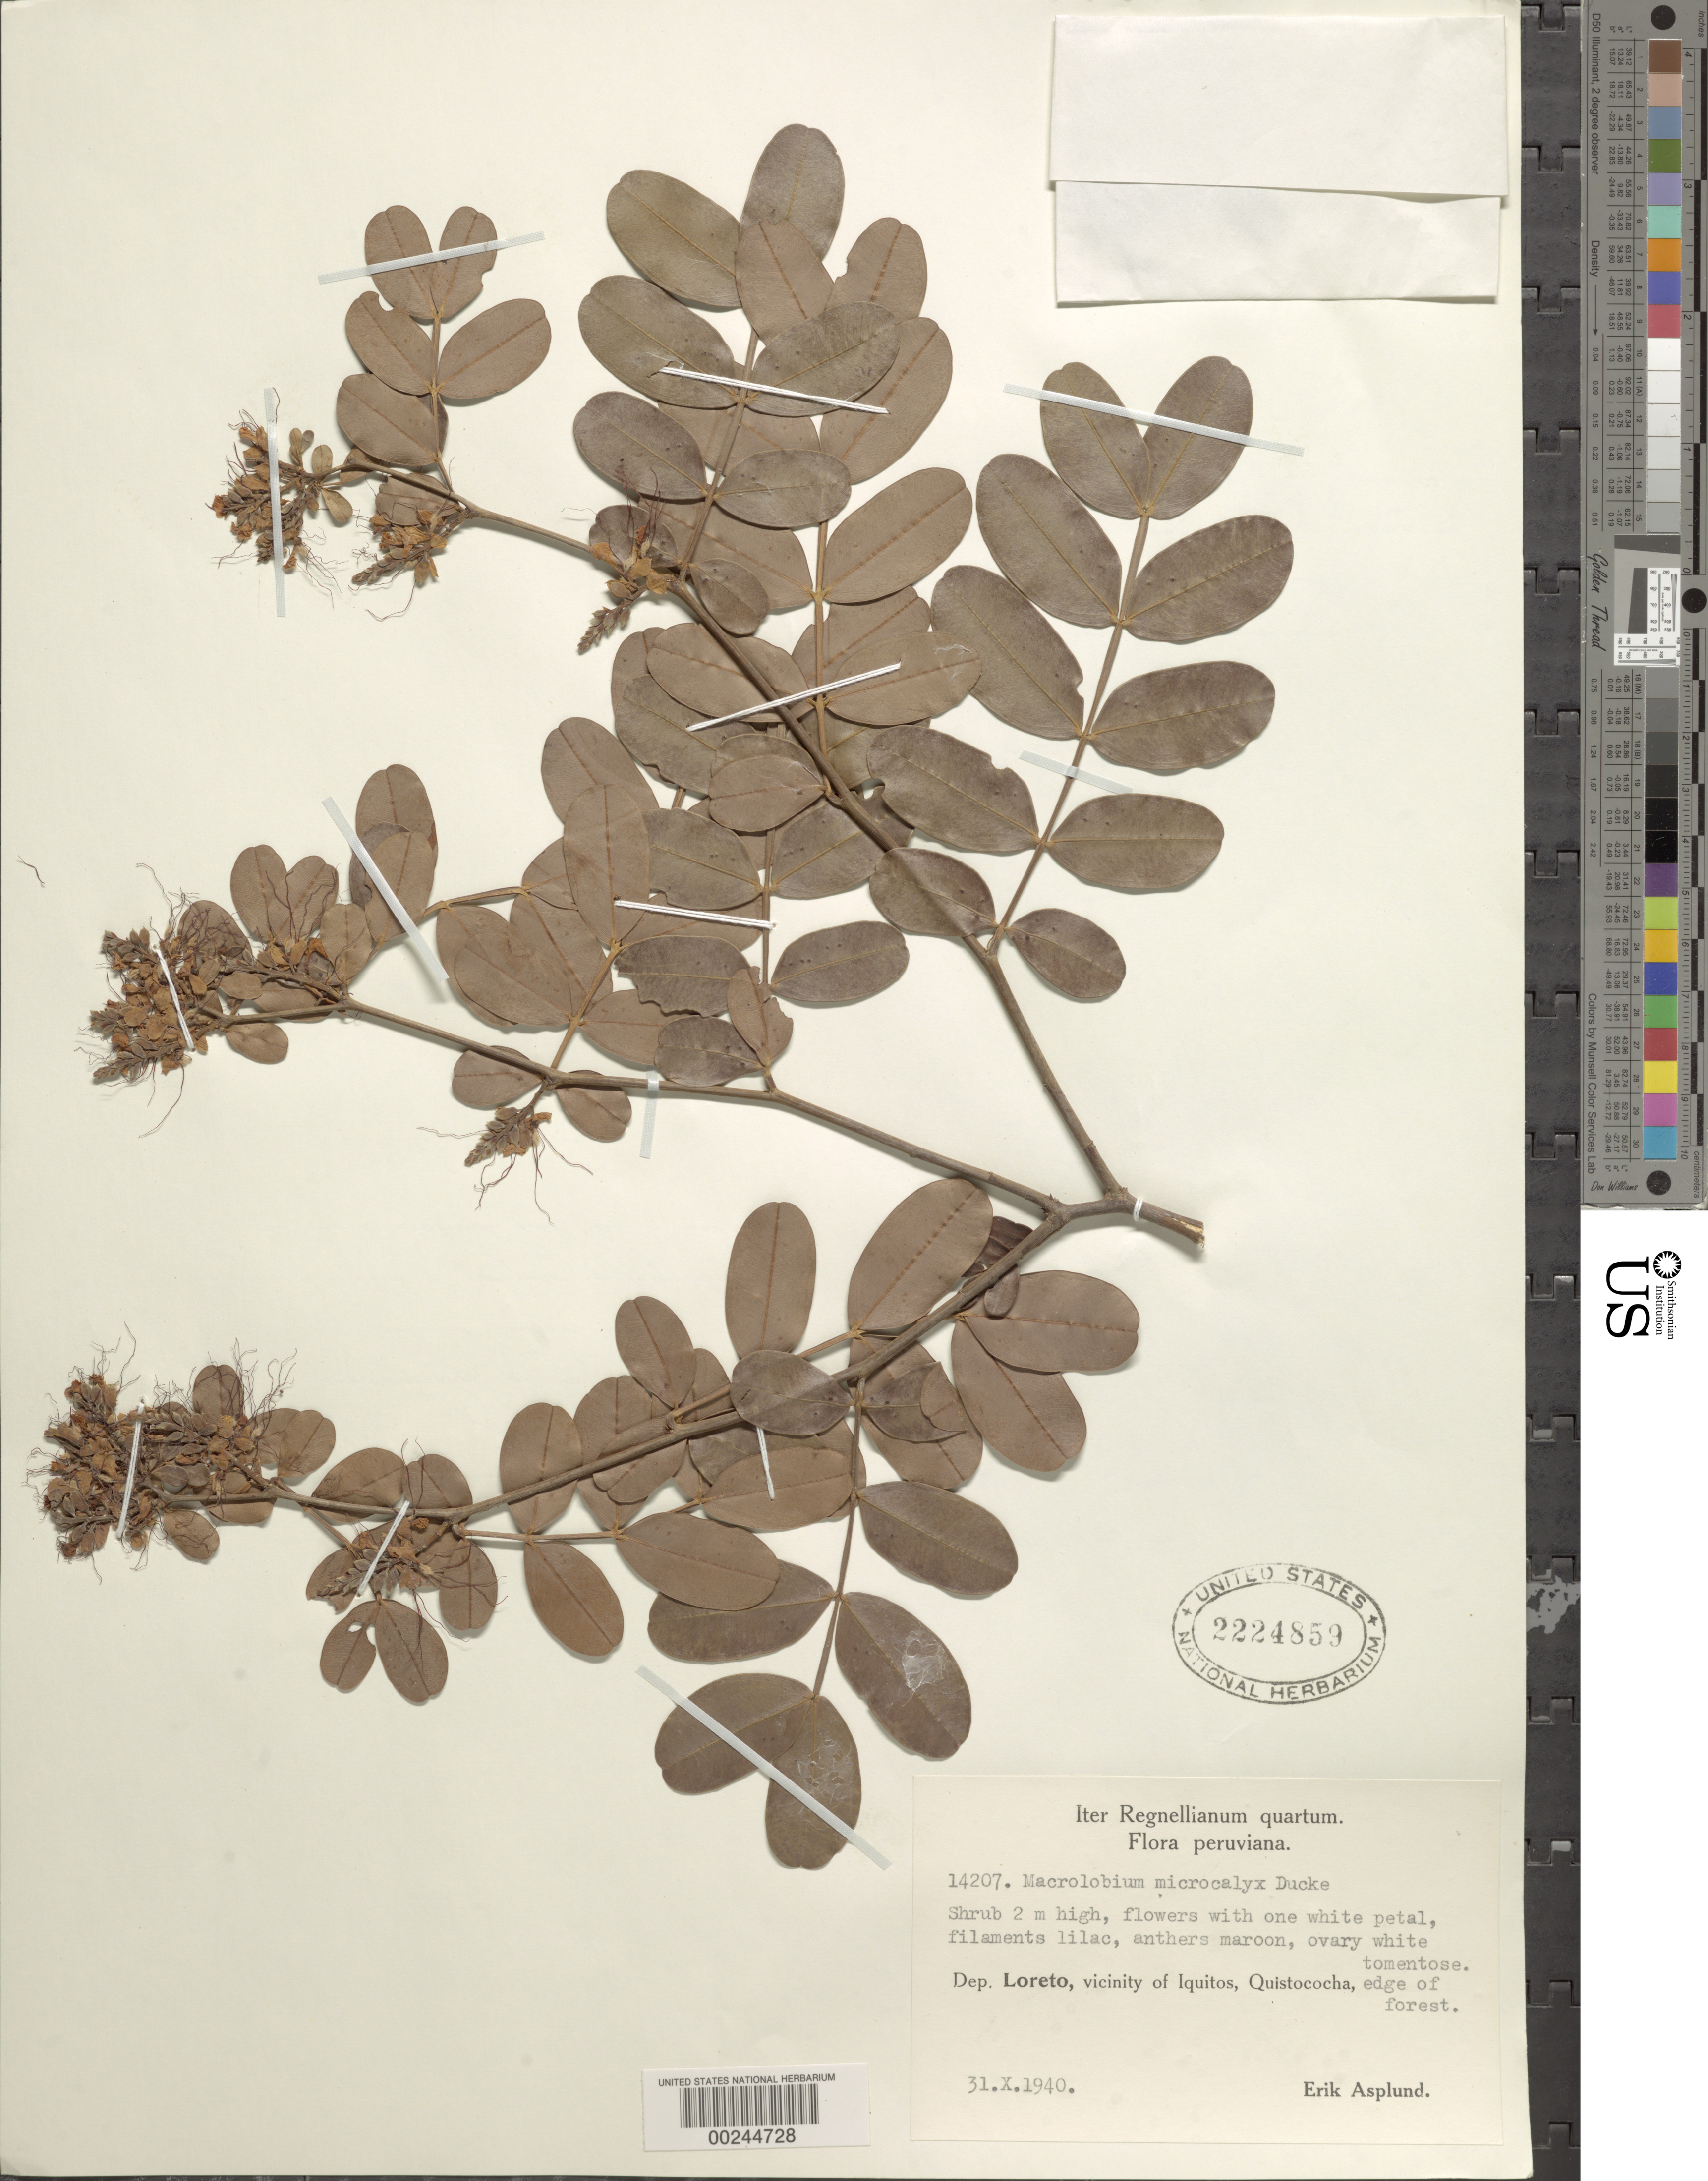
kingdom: Plantae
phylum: Tracheophyta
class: Magnoliopsida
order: Fabales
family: Fabaceae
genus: Macrolobium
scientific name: Macrolobium microcalyx var. microcalyx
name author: Ducke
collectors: E. Asplund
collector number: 14207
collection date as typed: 31 Oct 1940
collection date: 1940-10-31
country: Peru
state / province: Loreto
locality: Vicinity of iquitos, quistococha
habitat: Edge of forest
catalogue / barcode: US 2224859